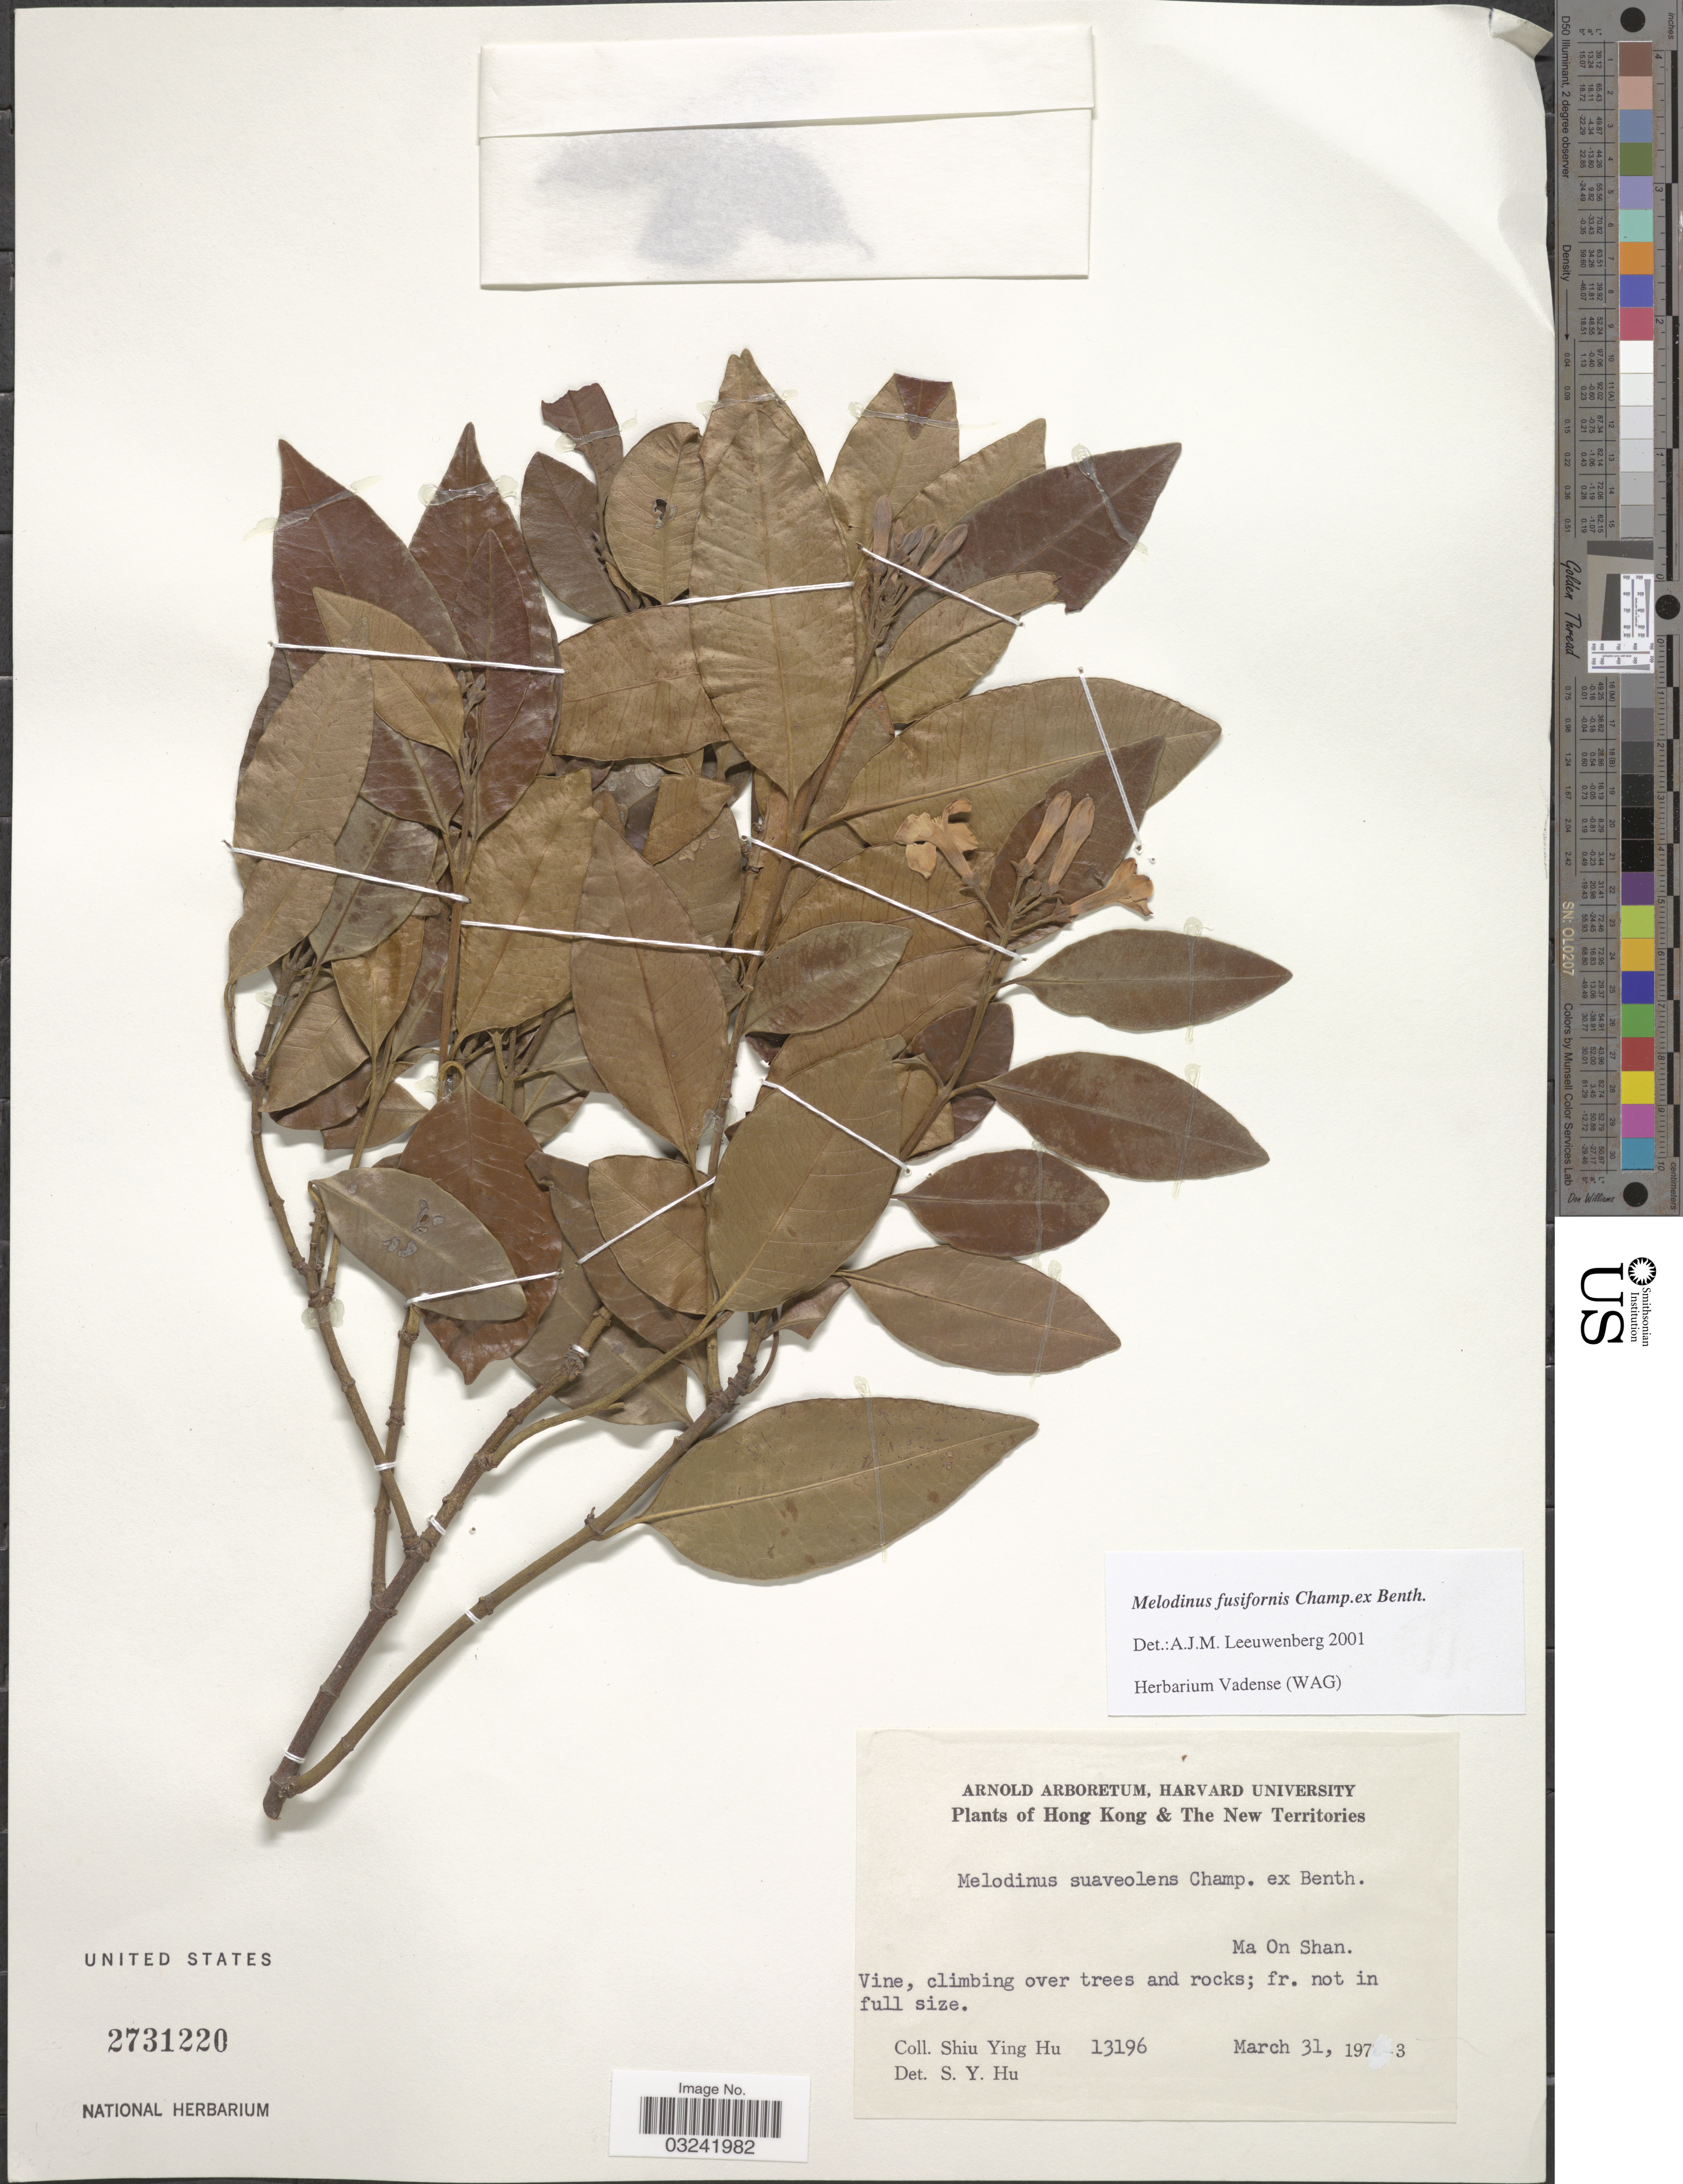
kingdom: Plantae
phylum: Tracheophyta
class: Magnoliopsida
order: Gentianales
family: Apocynaceae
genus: Melodinus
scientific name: Melodinus acutiflorus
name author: F. Muell.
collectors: S. Y. Hu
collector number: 13196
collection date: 1973-03-31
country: China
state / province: Hong Kong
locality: Hong Kong & The New Territories, Ma On Shan.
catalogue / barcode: US 2731220